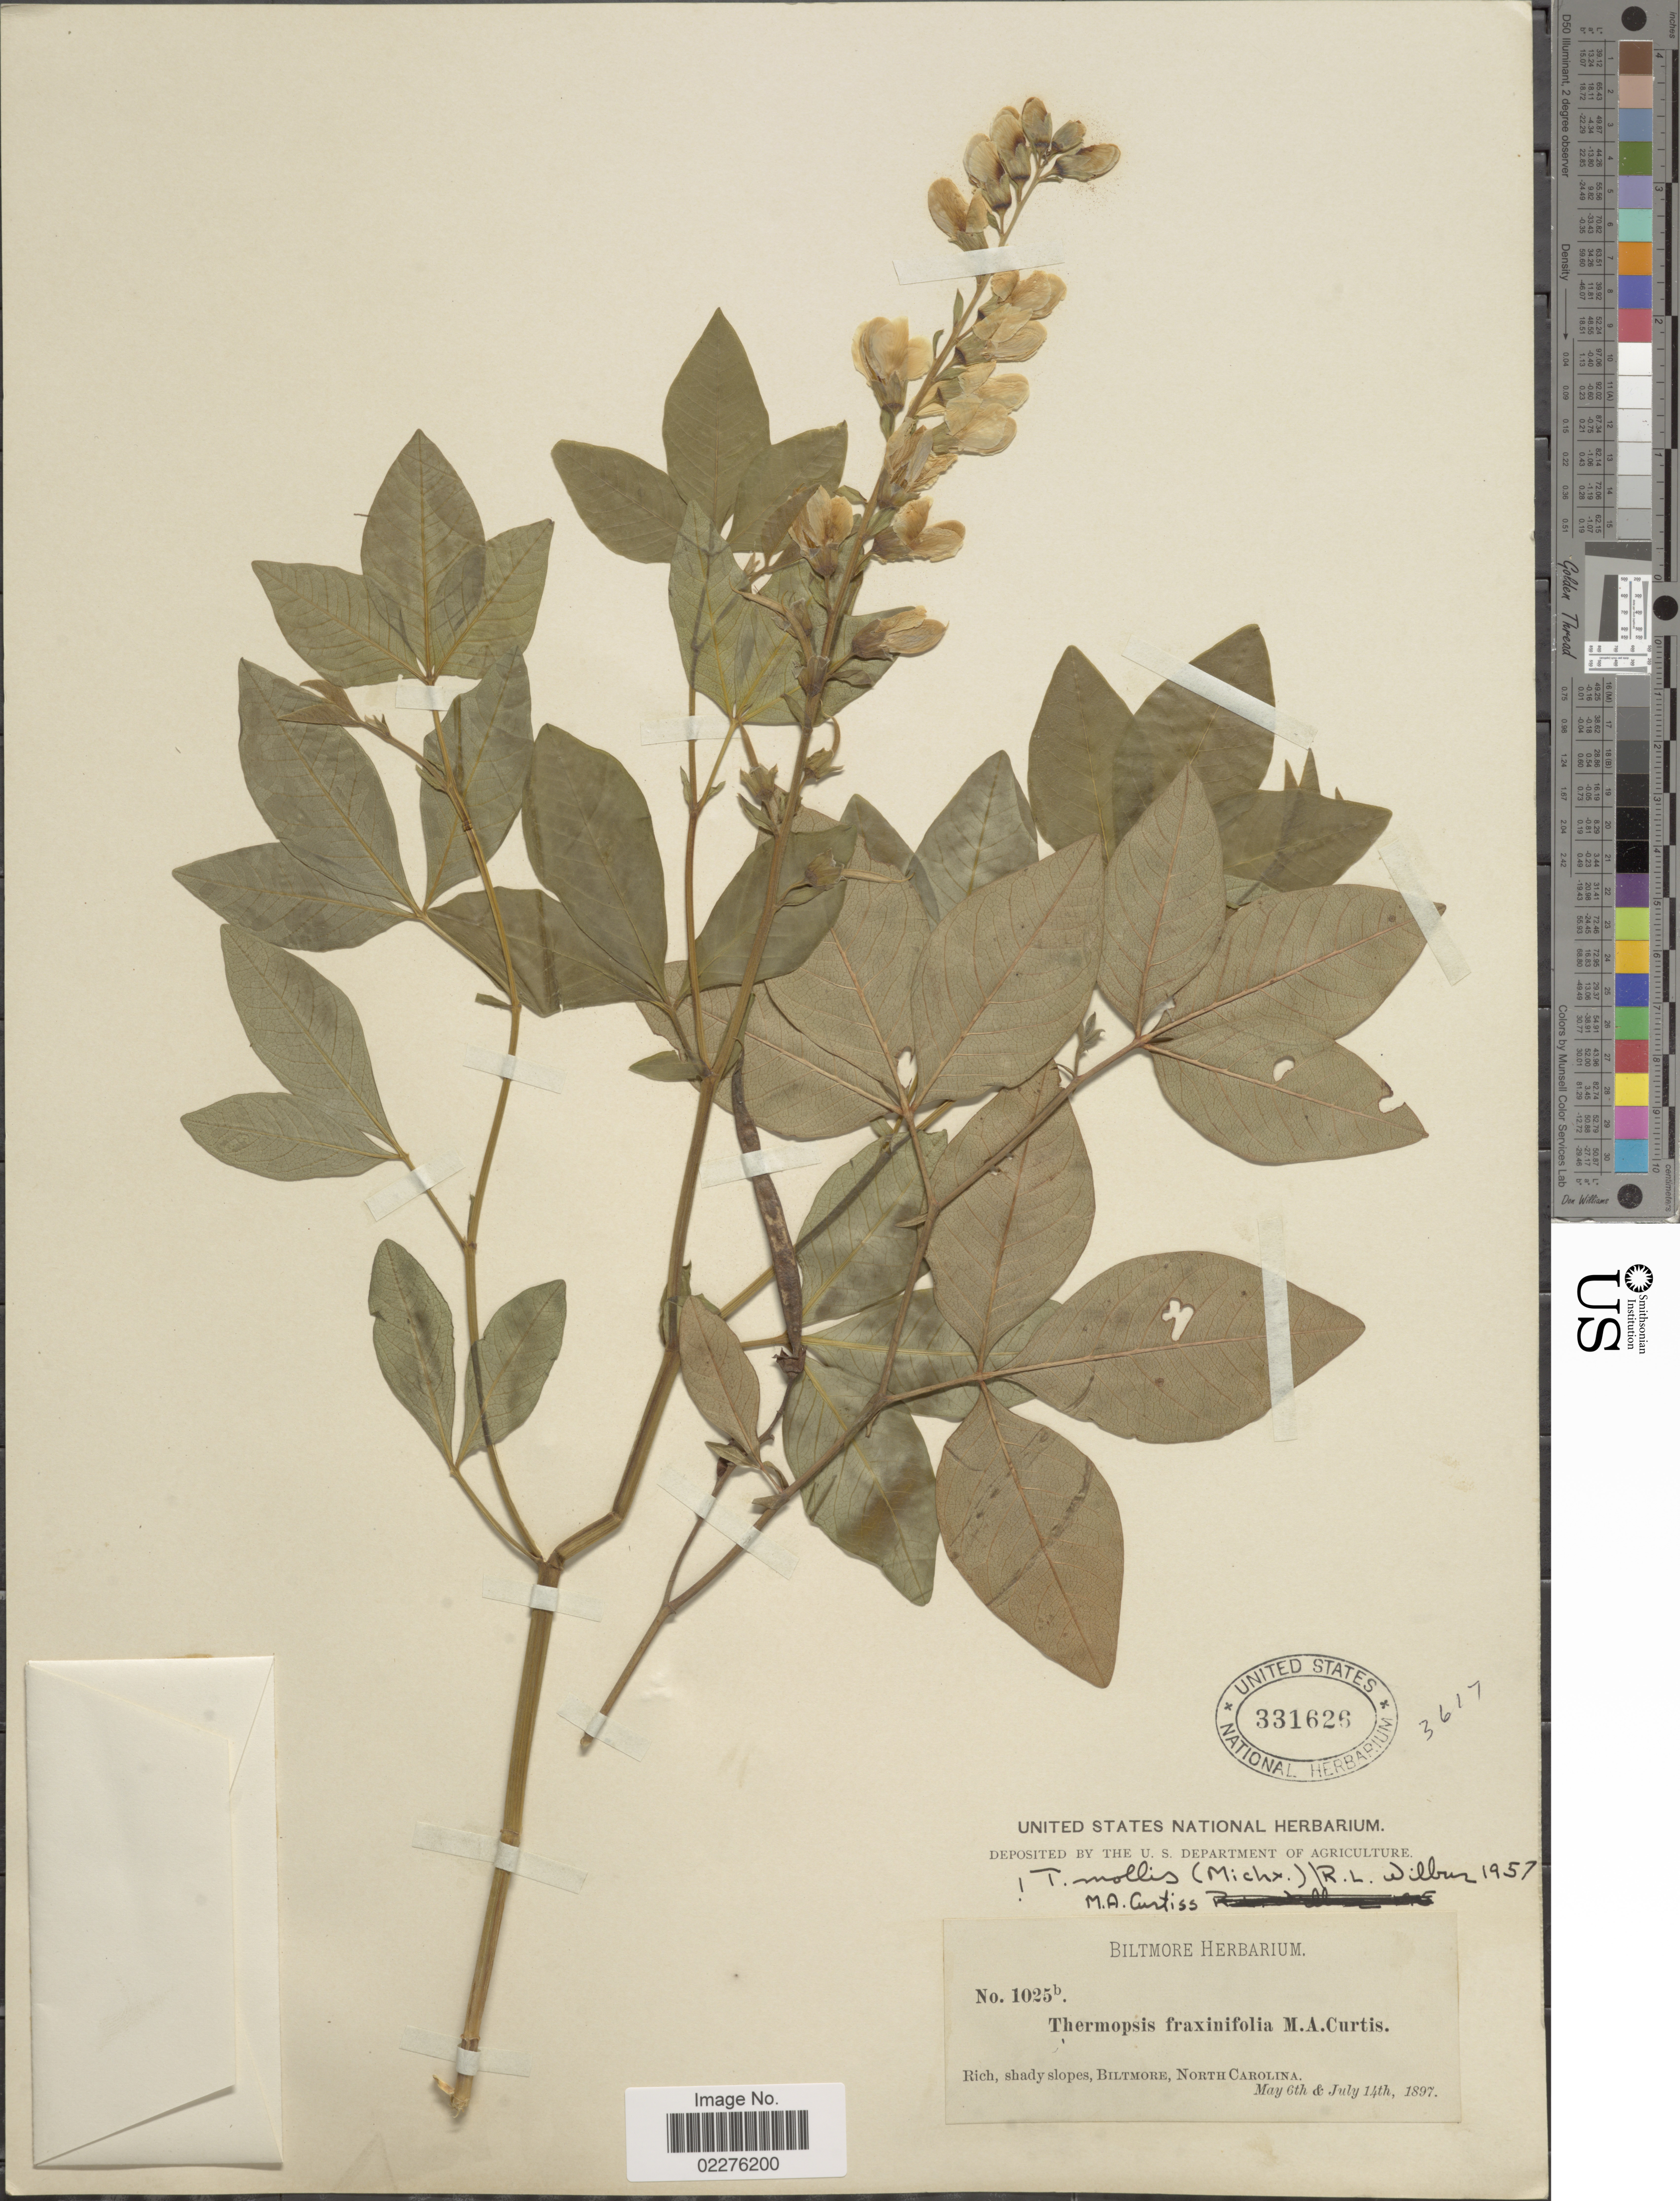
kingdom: Plantae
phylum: Tracheophyta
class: Magnoliopsida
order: Fabales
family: Fabaceae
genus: Thermopsis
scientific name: Thermopsis mollis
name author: (Michx.) M.A. Curtis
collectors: ex herb. Biltmore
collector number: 1025b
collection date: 1897-05-06/1897-07-14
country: United States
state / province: North Carolina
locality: Rich, shady slopes, Biltmore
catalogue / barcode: US 331626